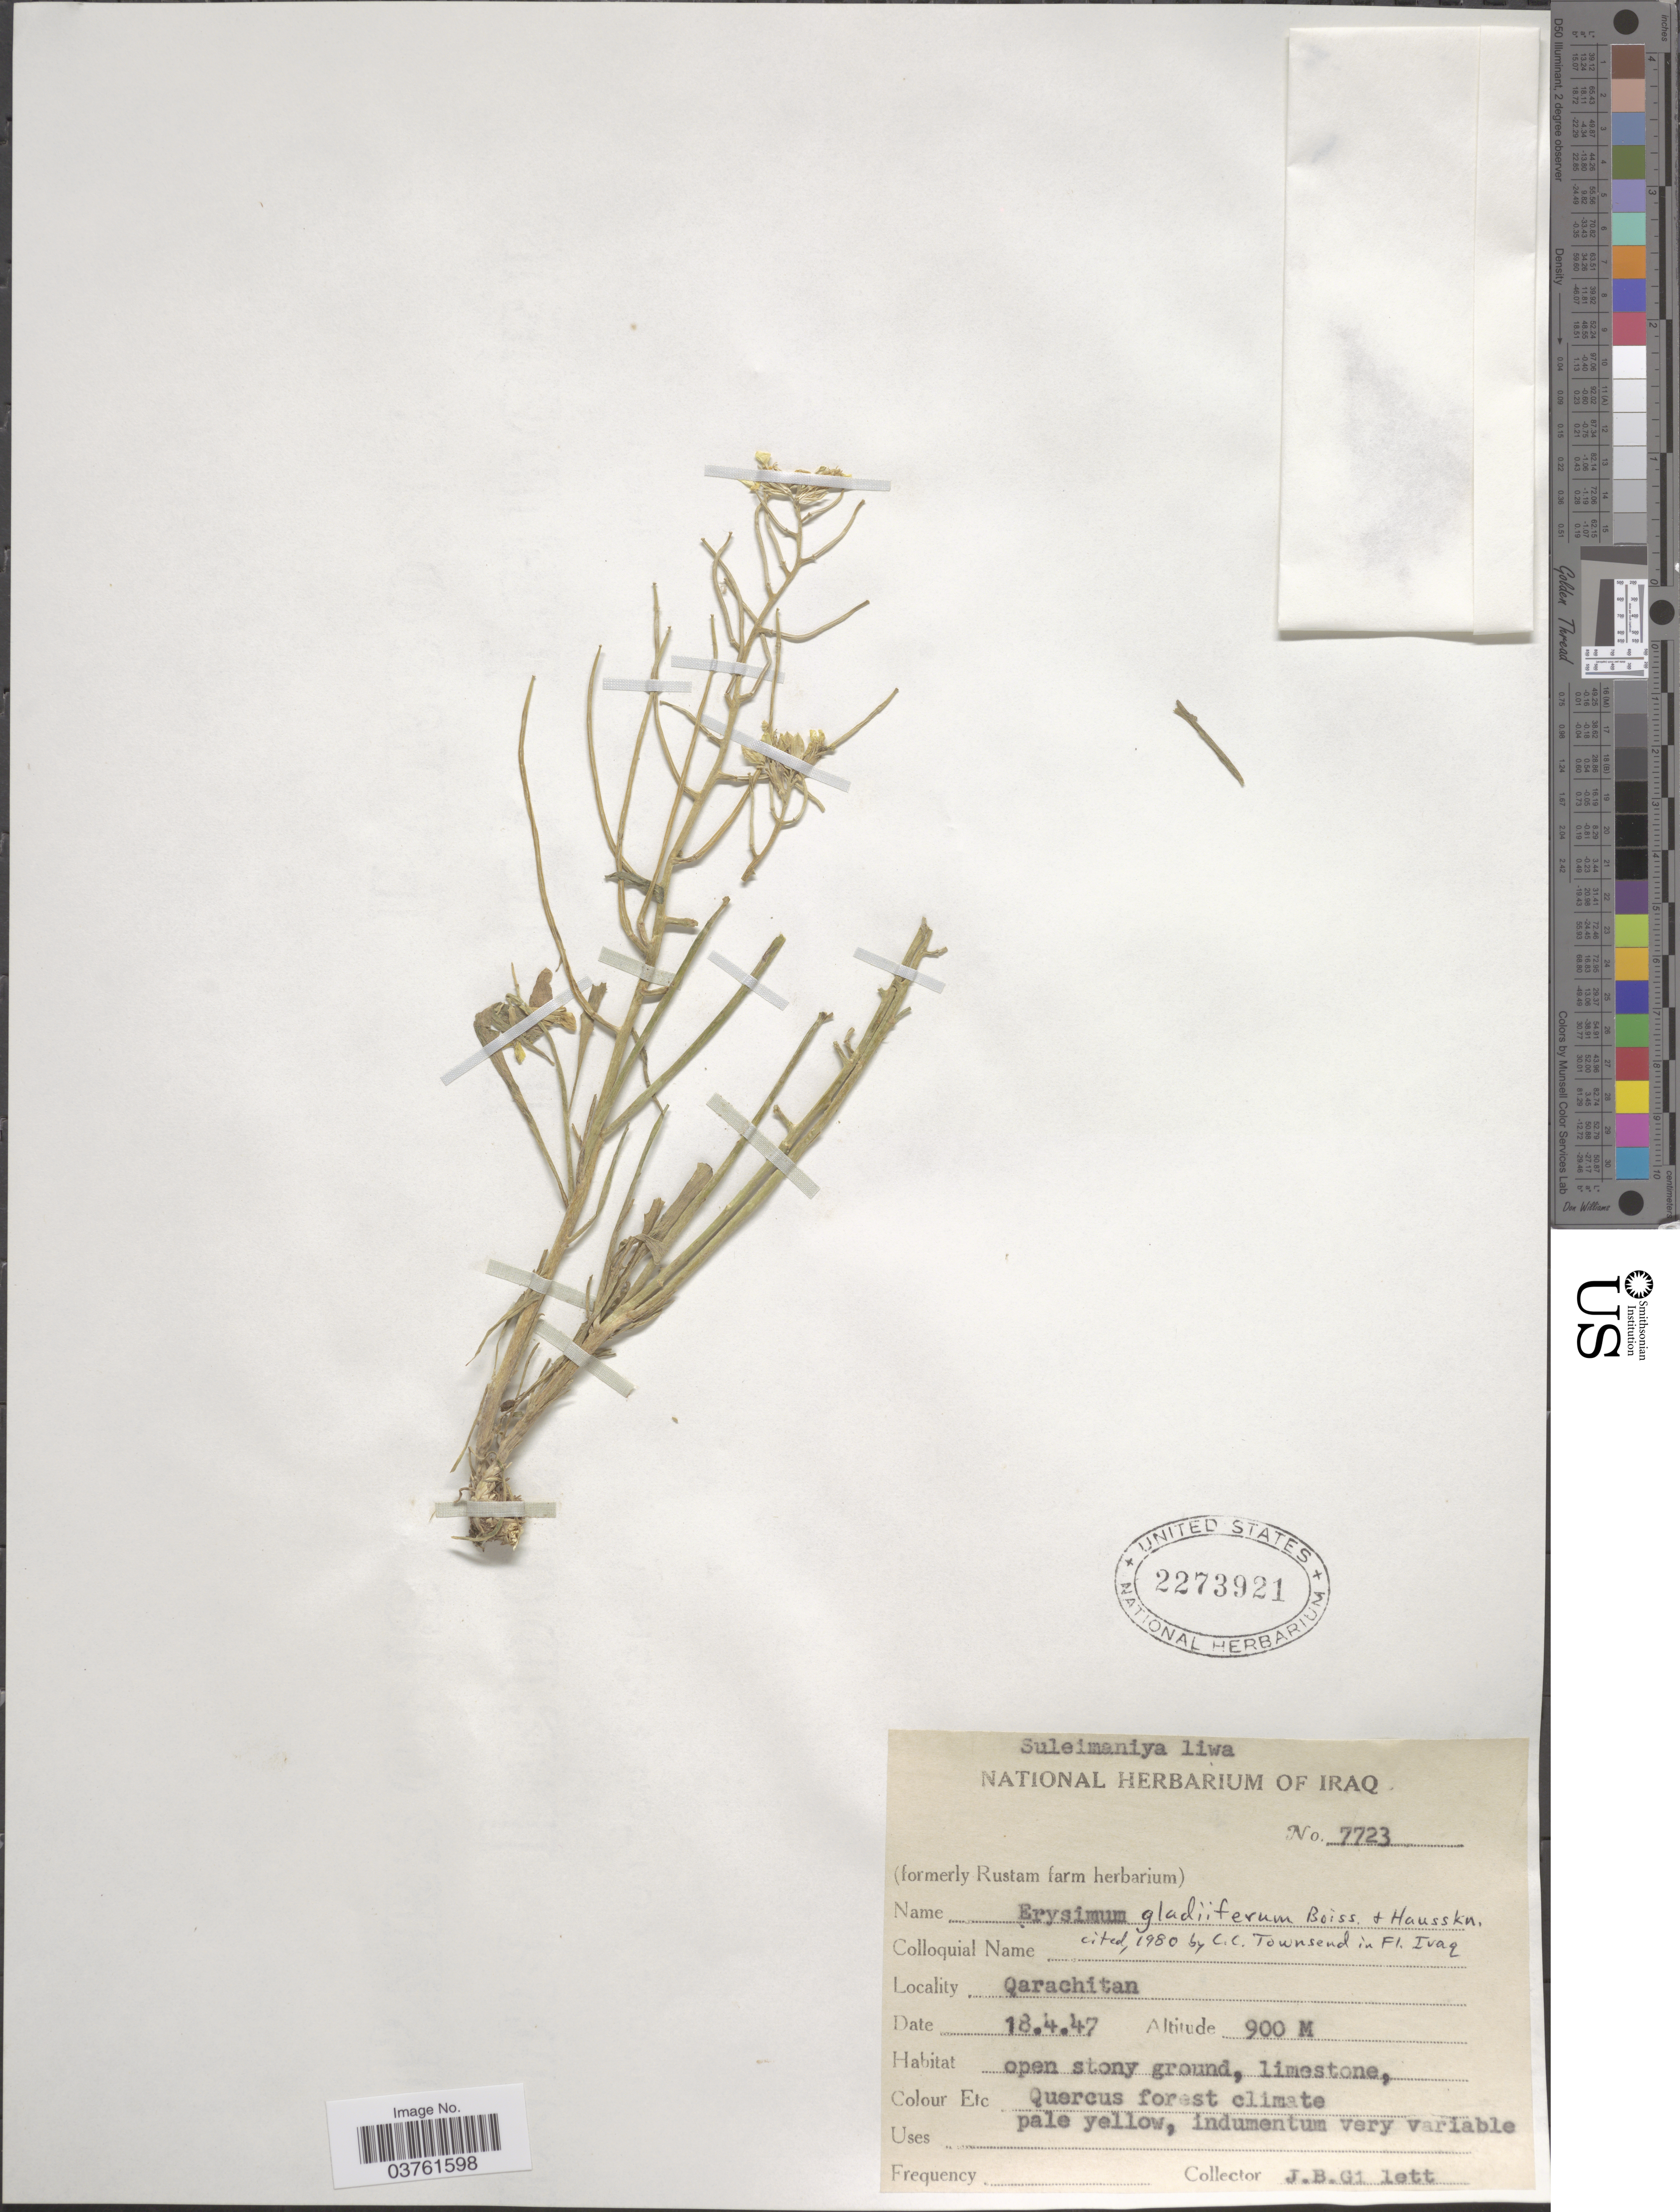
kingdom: Plantae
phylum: Tracheophyta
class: Magnoliopsida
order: Brassicales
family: Brassicaceae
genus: Erysimum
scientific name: Erysimum gladiiferum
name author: Boiss. & Hausskn.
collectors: J. B. Gillett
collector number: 7723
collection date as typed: Transcribed d/m/y: 18/4/47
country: Iraq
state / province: As Sulaymānīyah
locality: Suleimaniya liwa. Qarachitan.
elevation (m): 900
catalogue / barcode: US 2273921